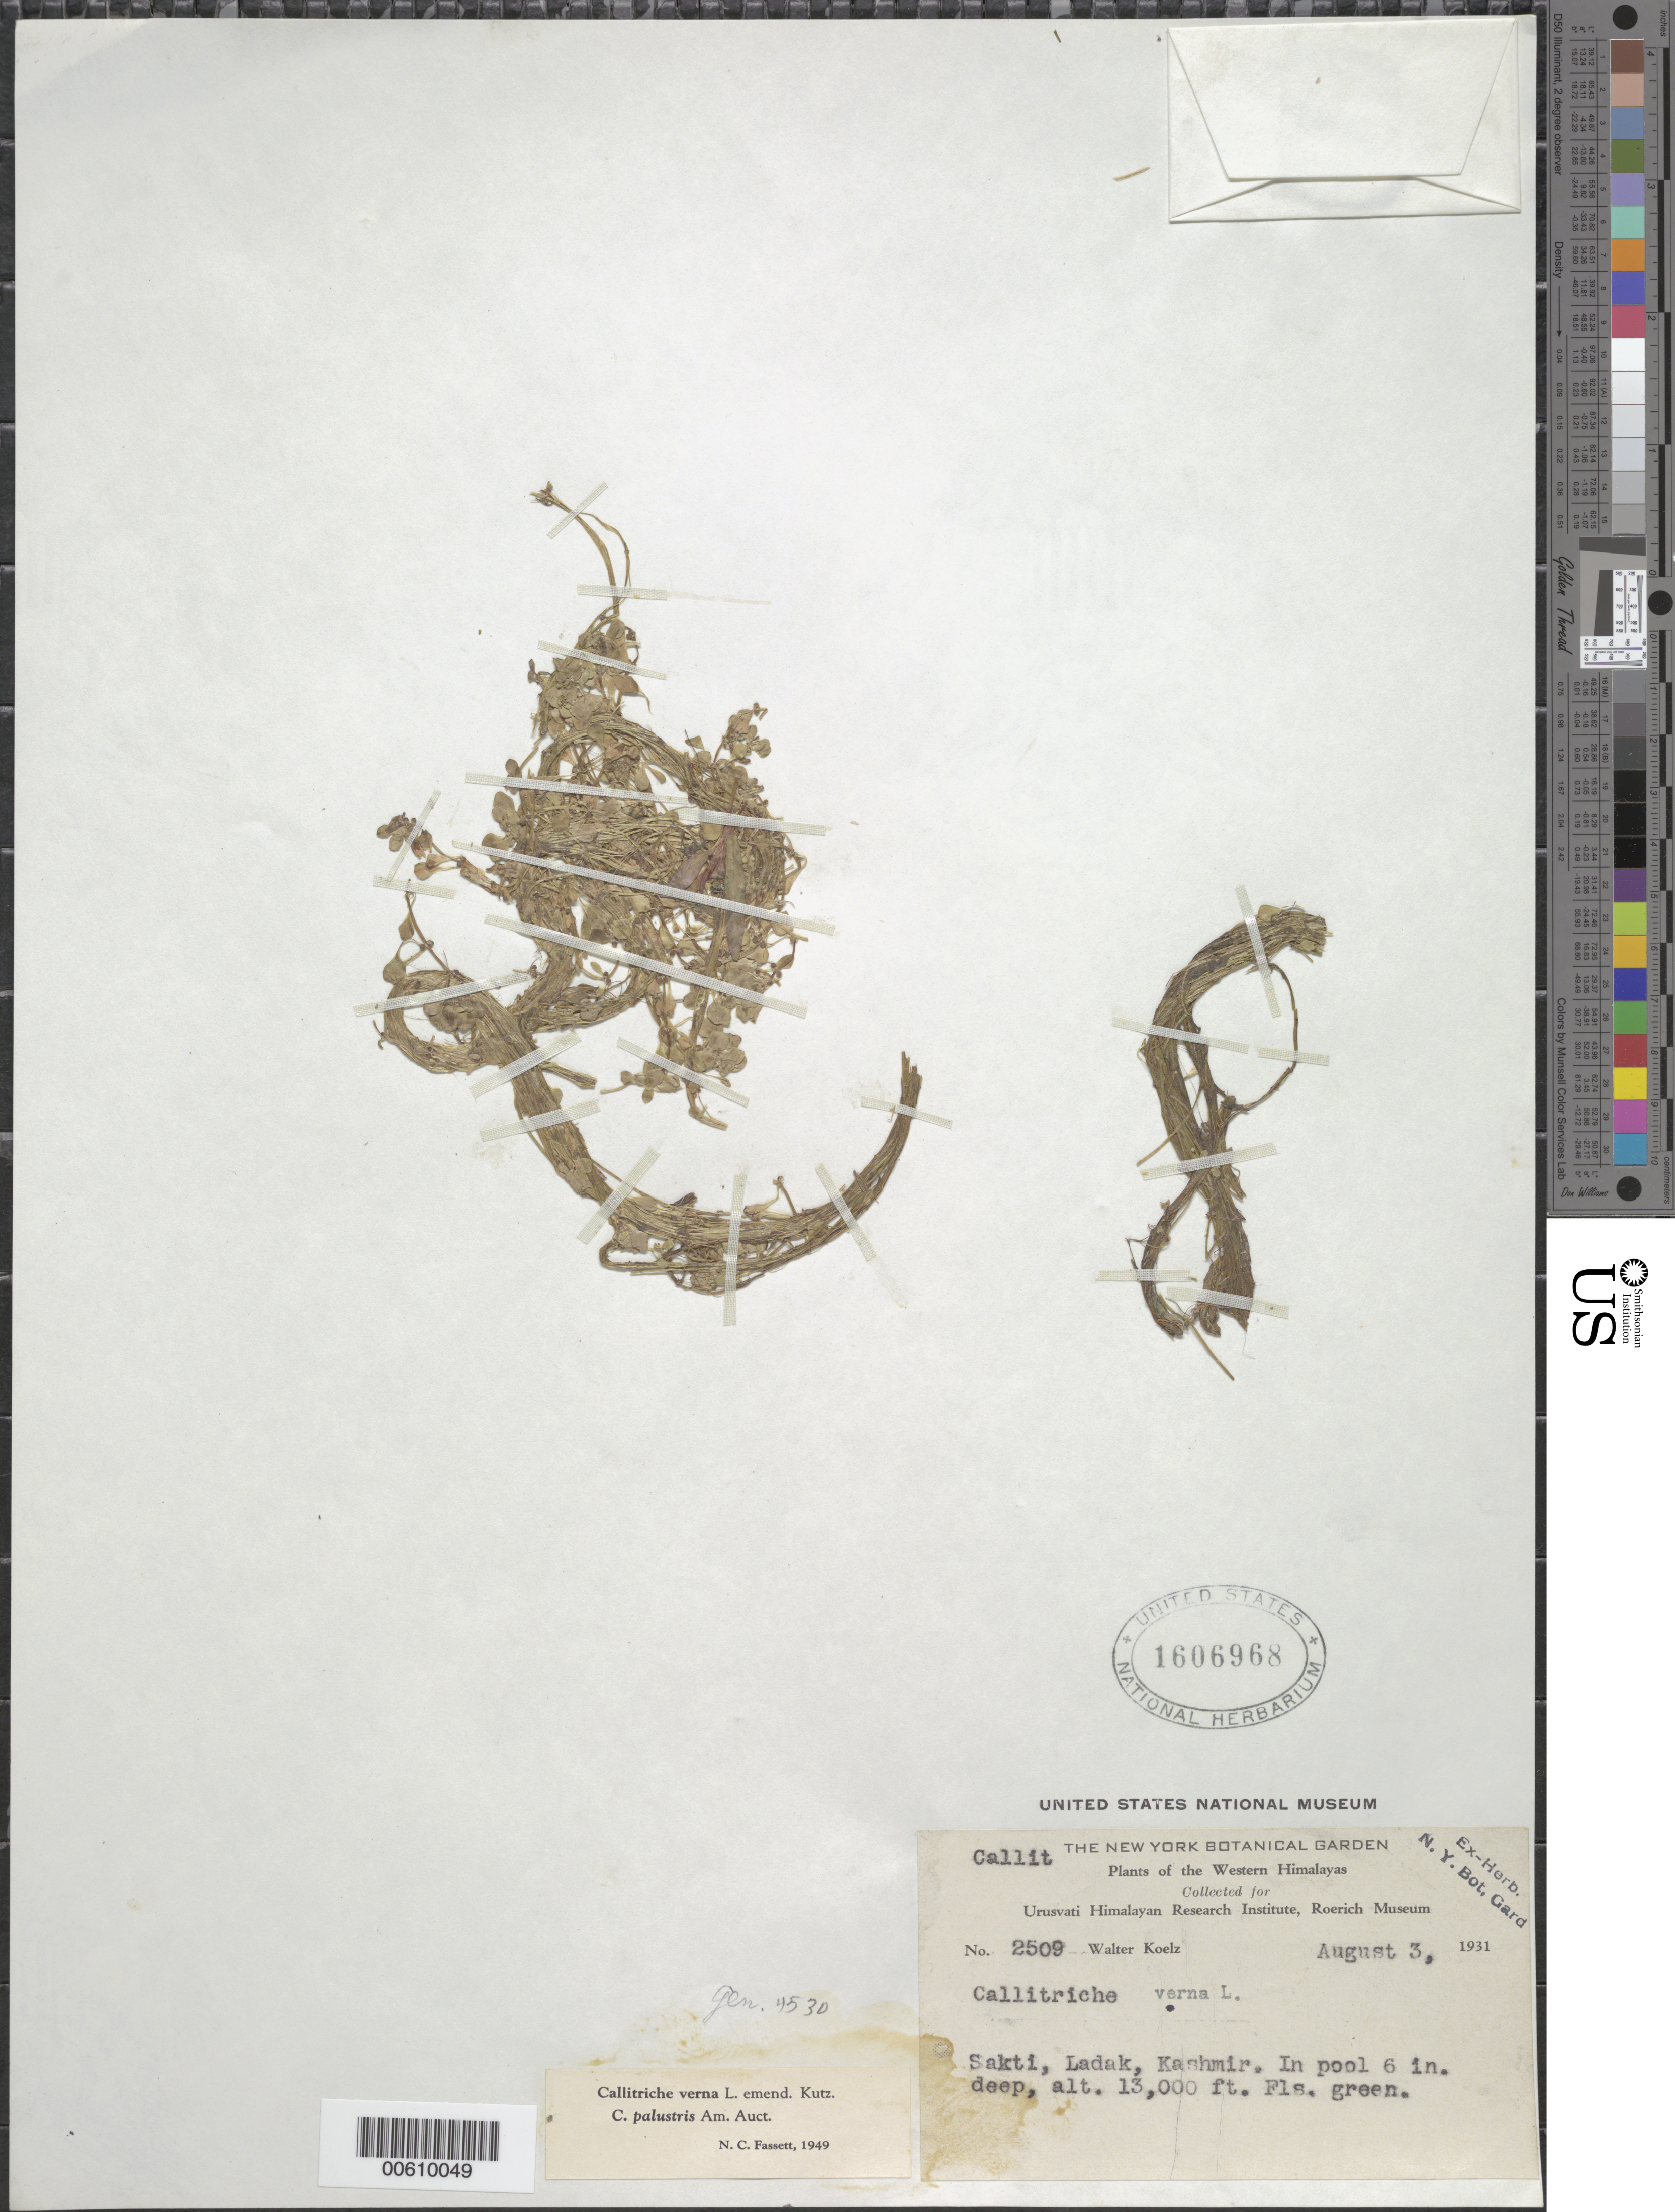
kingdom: Plantae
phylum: Tracheophyta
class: Magnoliopsida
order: Lamiales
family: Plantaginaceae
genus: Callitriche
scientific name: Callitriche verna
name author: L.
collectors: W. N. Koelz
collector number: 2509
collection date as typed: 03 Aug 1931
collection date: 1931-08-03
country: India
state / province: Ladakh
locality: Kashmir, Sakti, Ladak [Ladakh]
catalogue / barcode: US 1606968